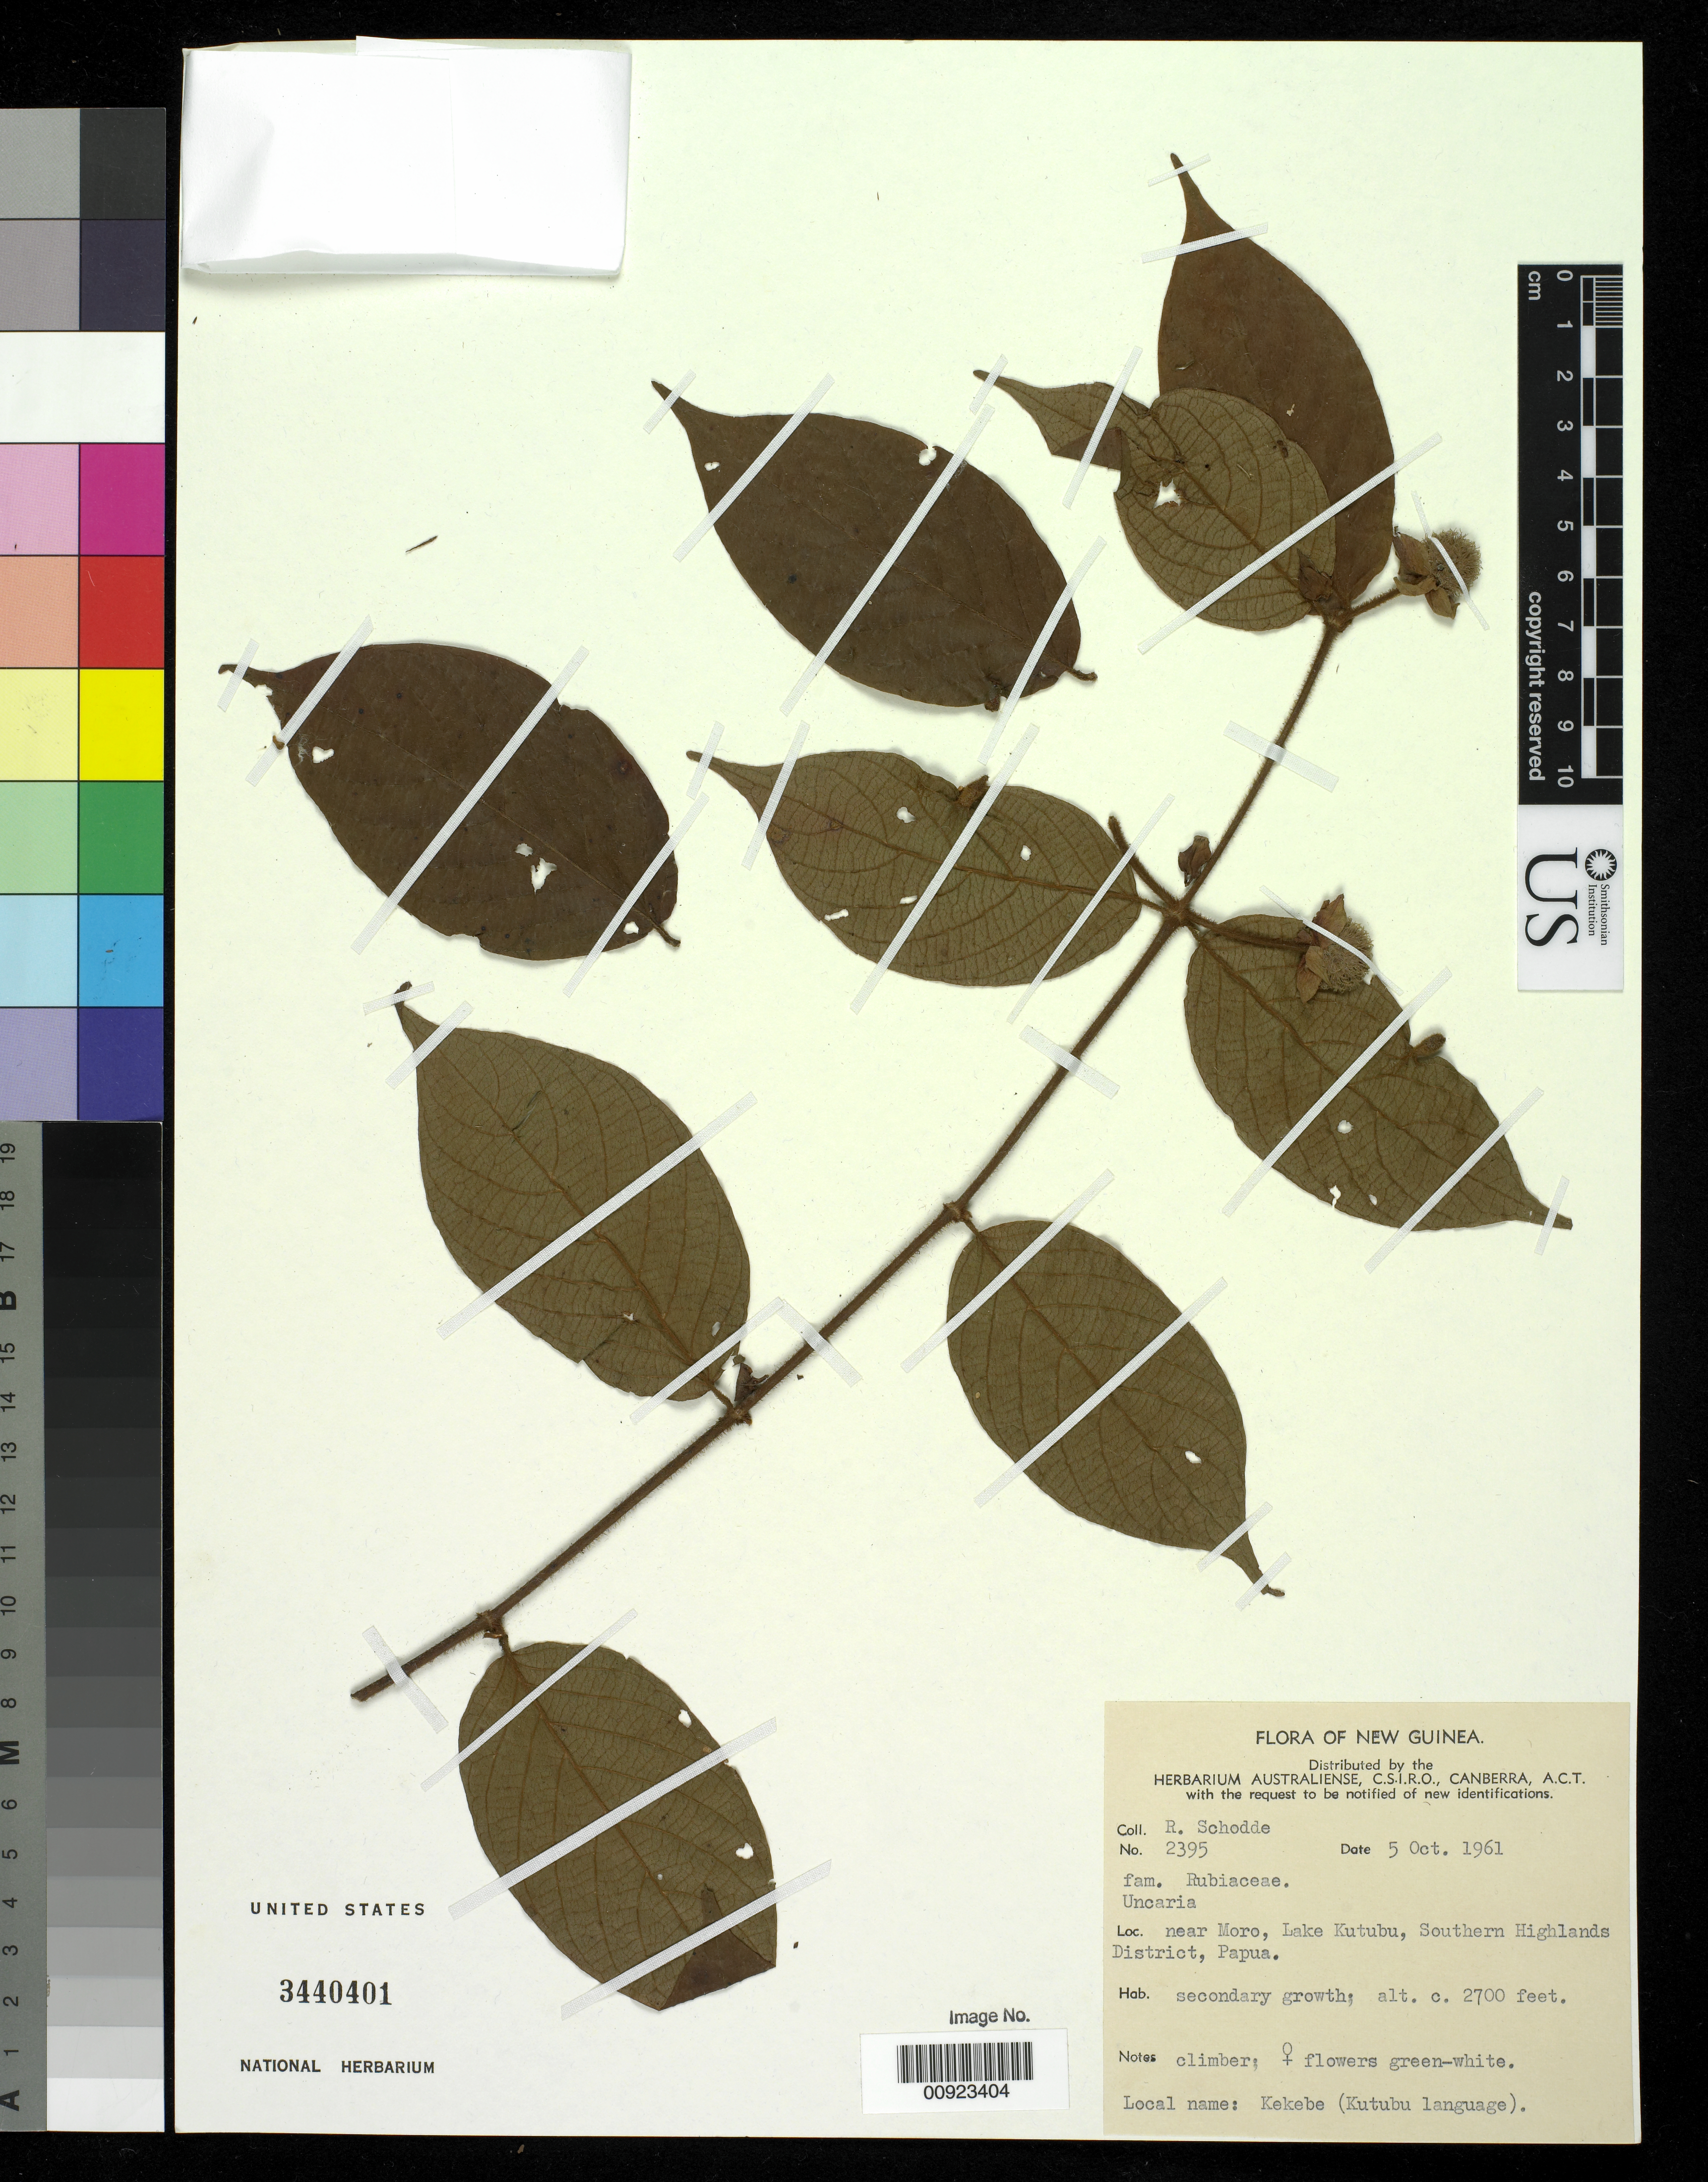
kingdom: Plantae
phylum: Tracheophyta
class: Magnoliopsida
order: Gentianales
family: Rubiaceae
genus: Uncaria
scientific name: Uncaria sp.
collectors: R. Schodde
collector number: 2395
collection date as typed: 05 Oct 1961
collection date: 1961-10-05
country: Papua New Guinea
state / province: Southern Highlands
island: New Guinea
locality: near Moro, Lake Kutubu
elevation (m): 823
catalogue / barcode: US 3440401